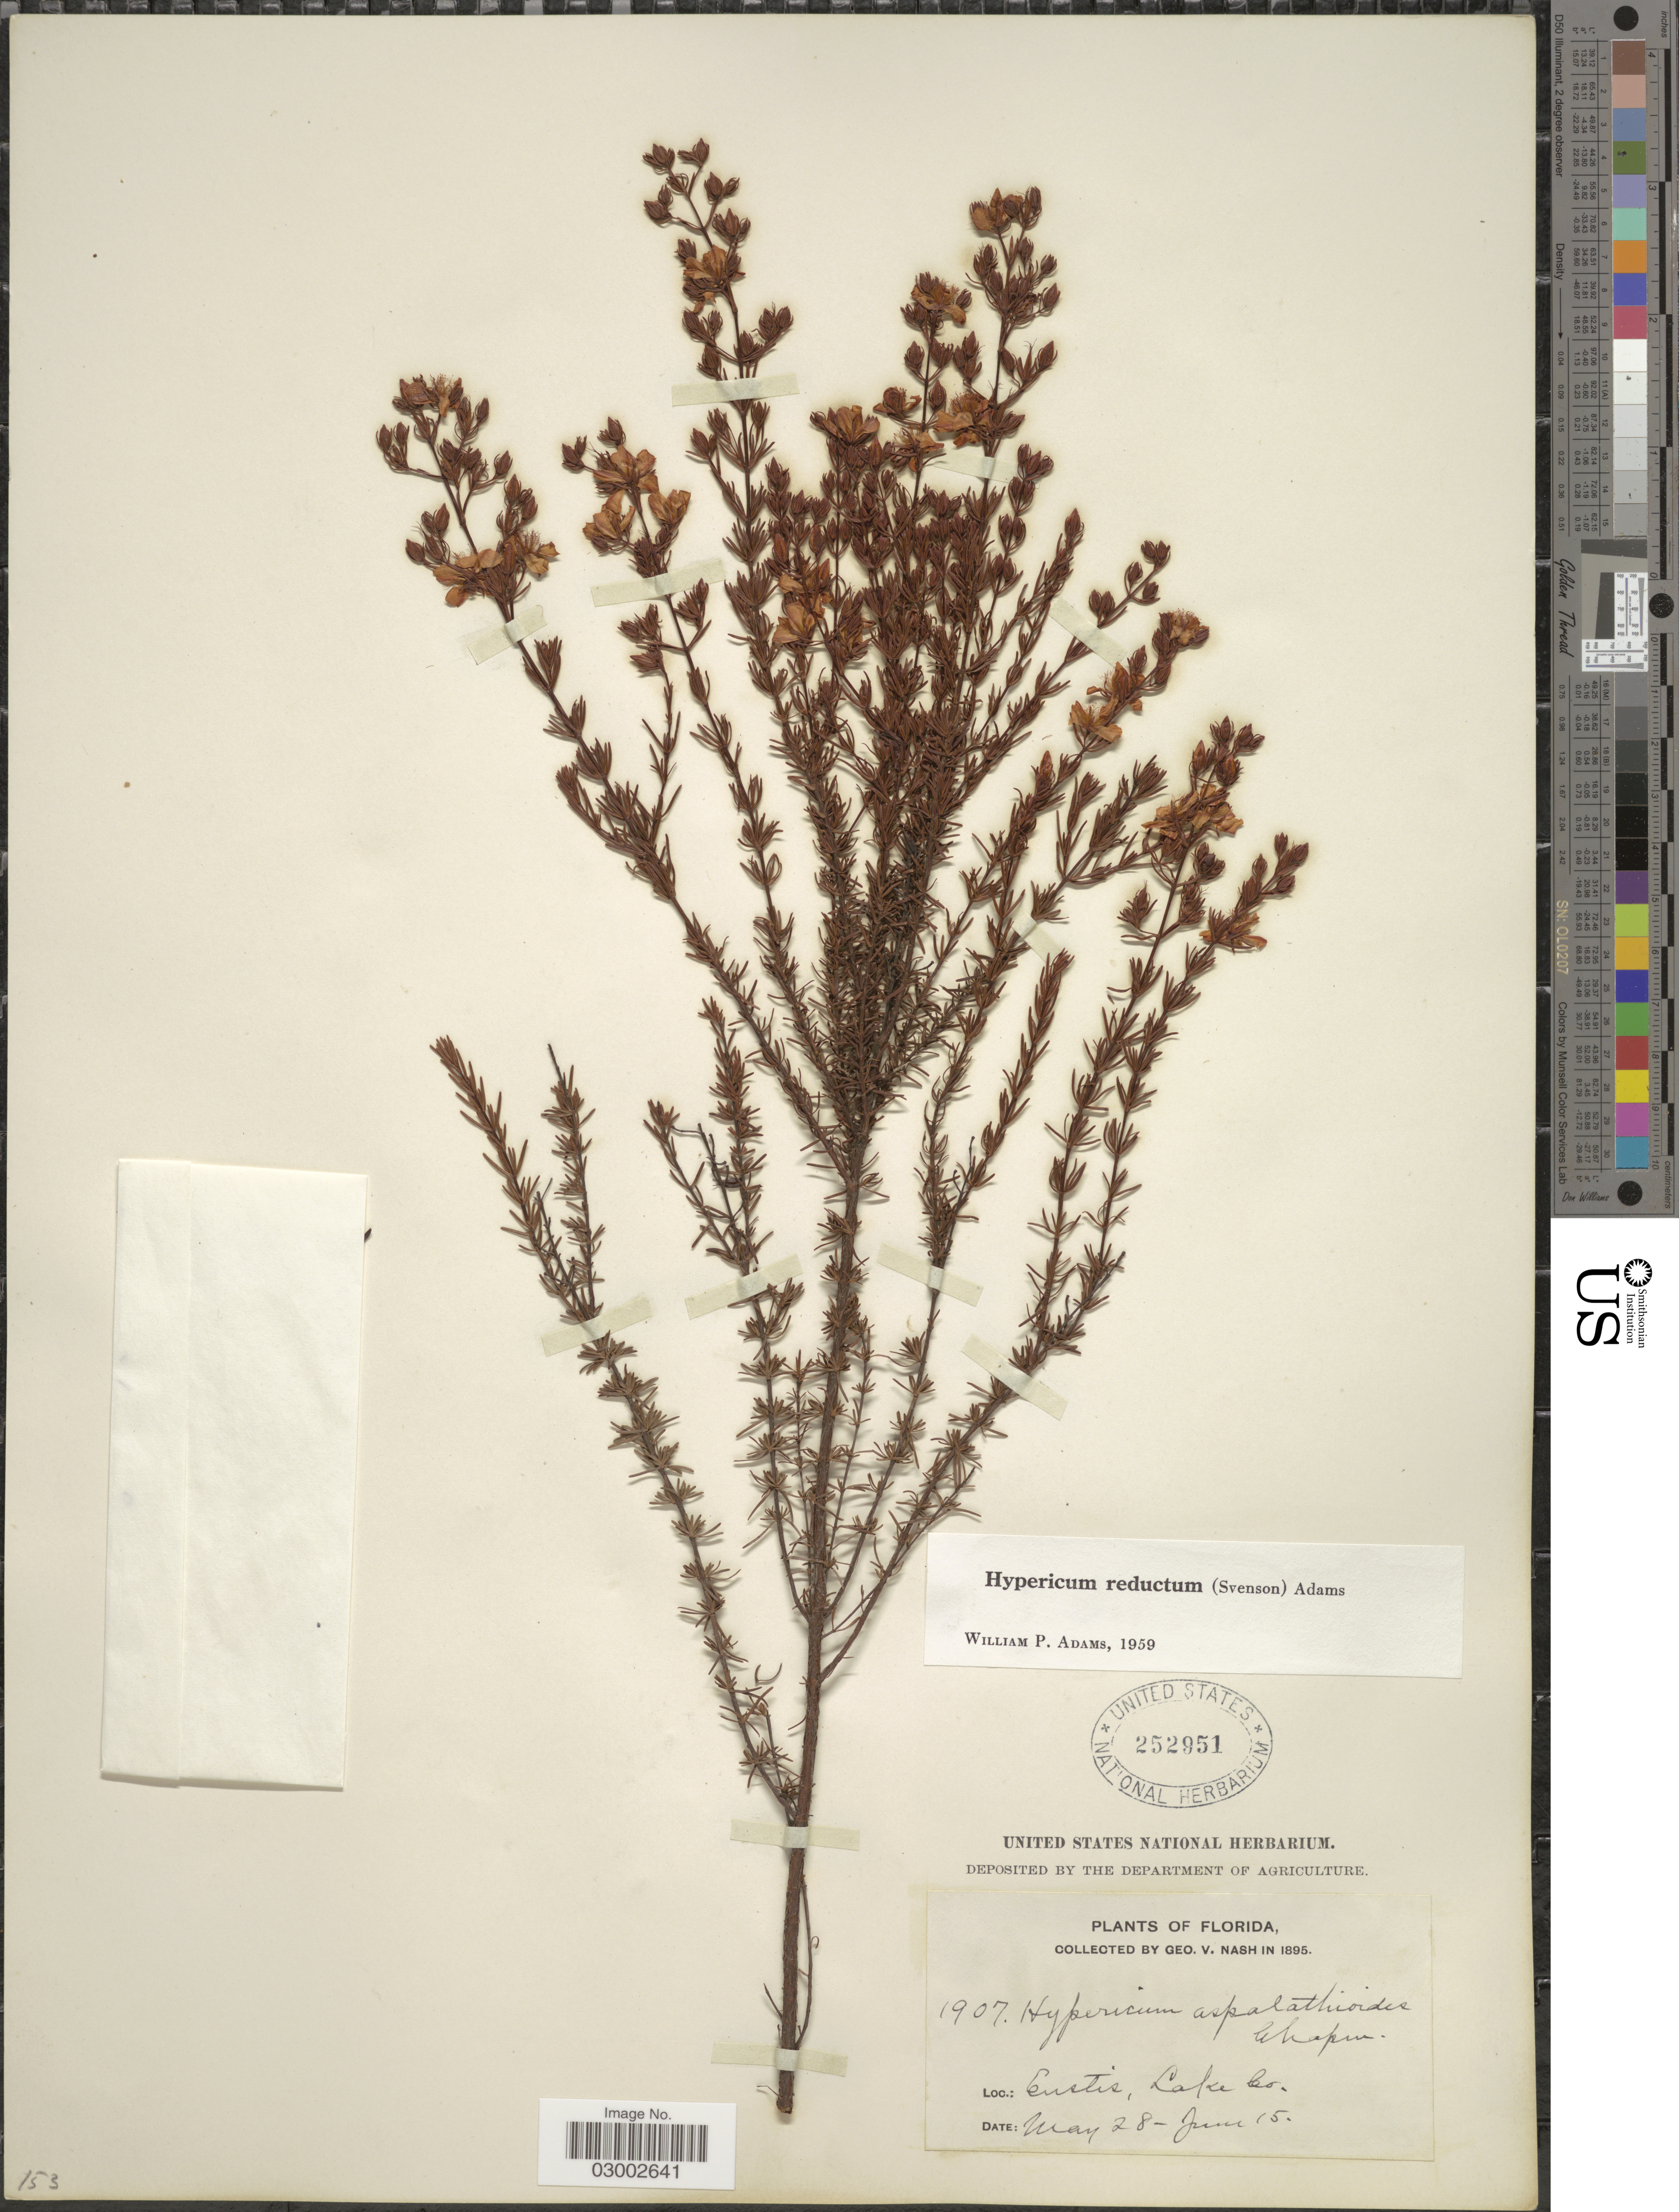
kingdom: Plantae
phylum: Tracheophyta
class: Magnoliopsida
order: Malpighiales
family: Hypericaceae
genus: Hypericum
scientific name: Hypericum tenuifolium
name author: Pursh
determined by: Strong, Mark T., (BOT), Smithsonian Institution - National Museum of Natural History (UNITED STATES)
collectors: G. V. Nash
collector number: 1907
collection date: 1895-05-28/1895-06-15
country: United States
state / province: Florida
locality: Eustis, Lake Co.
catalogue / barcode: US 252951